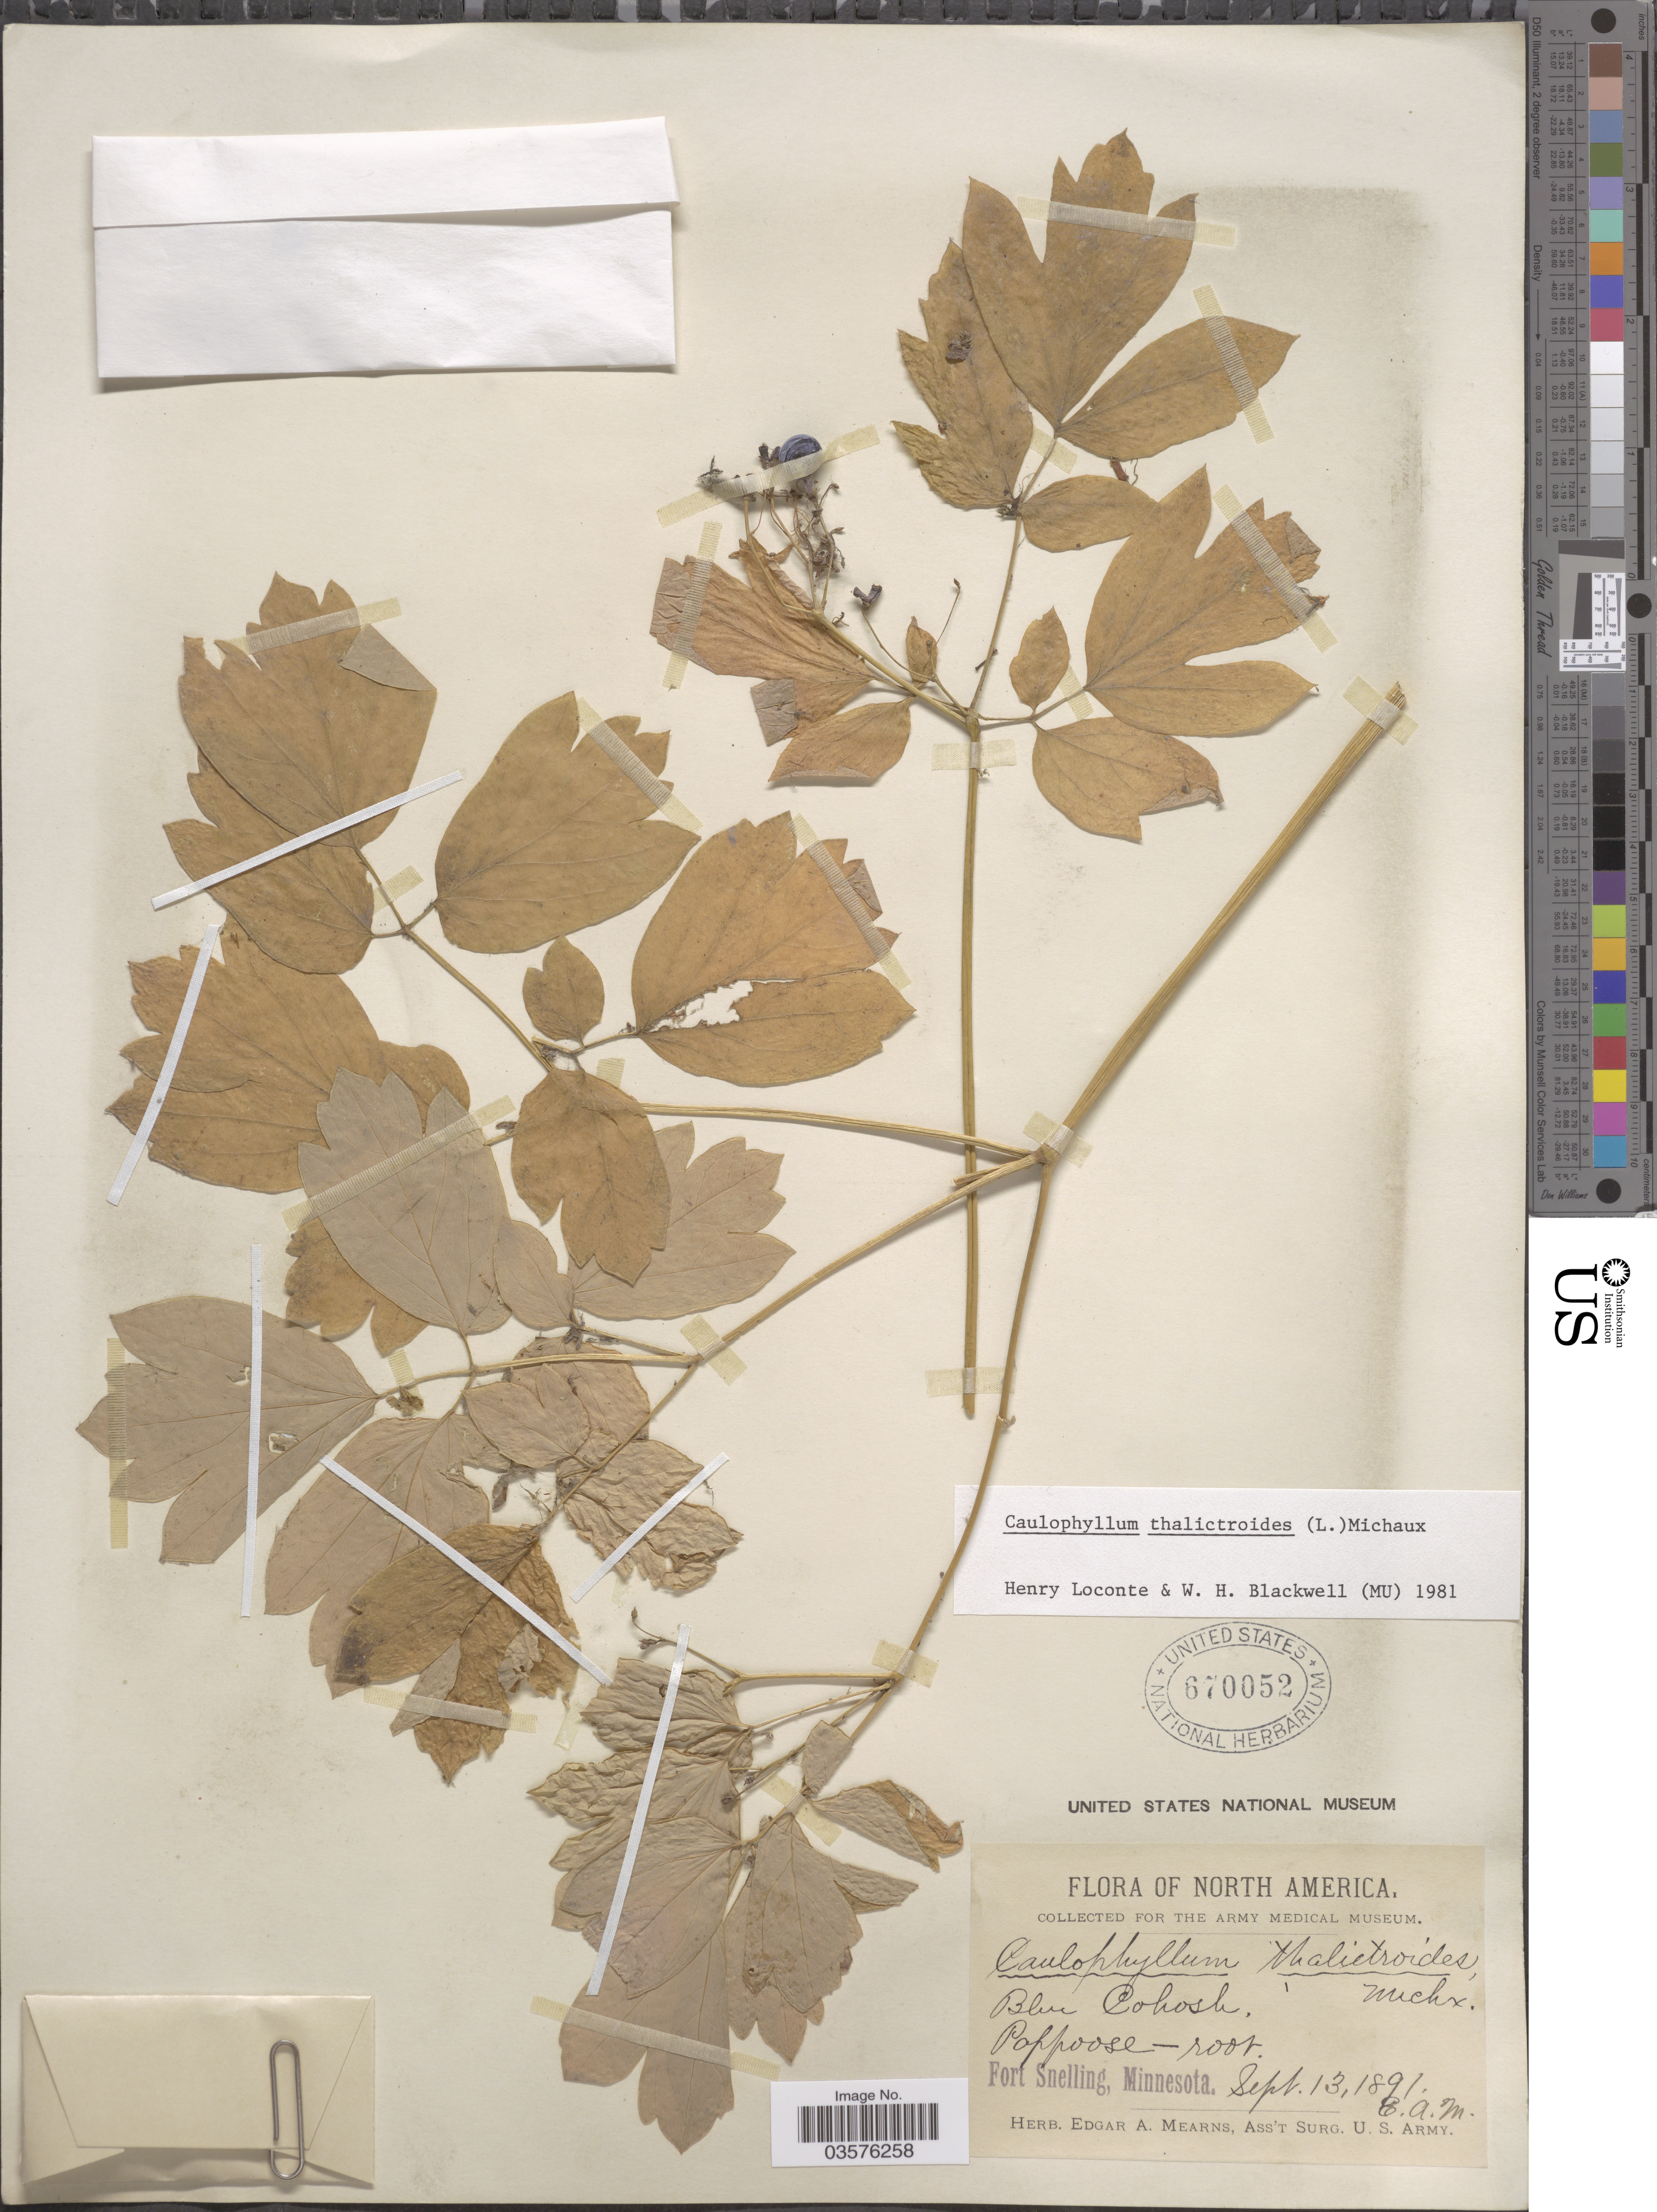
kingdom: Plantae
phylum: Tracheophyta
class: Magnoliopsida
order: Ranunculales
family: Berberidaceae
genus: Caulophyllum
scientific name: Caulophyllum thalictroides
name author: (L.) Michx.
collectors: E. A. Mearns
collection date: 1891-09-13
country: United States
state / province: Minnesota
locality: Fort Snelling.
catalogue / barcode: US 670052